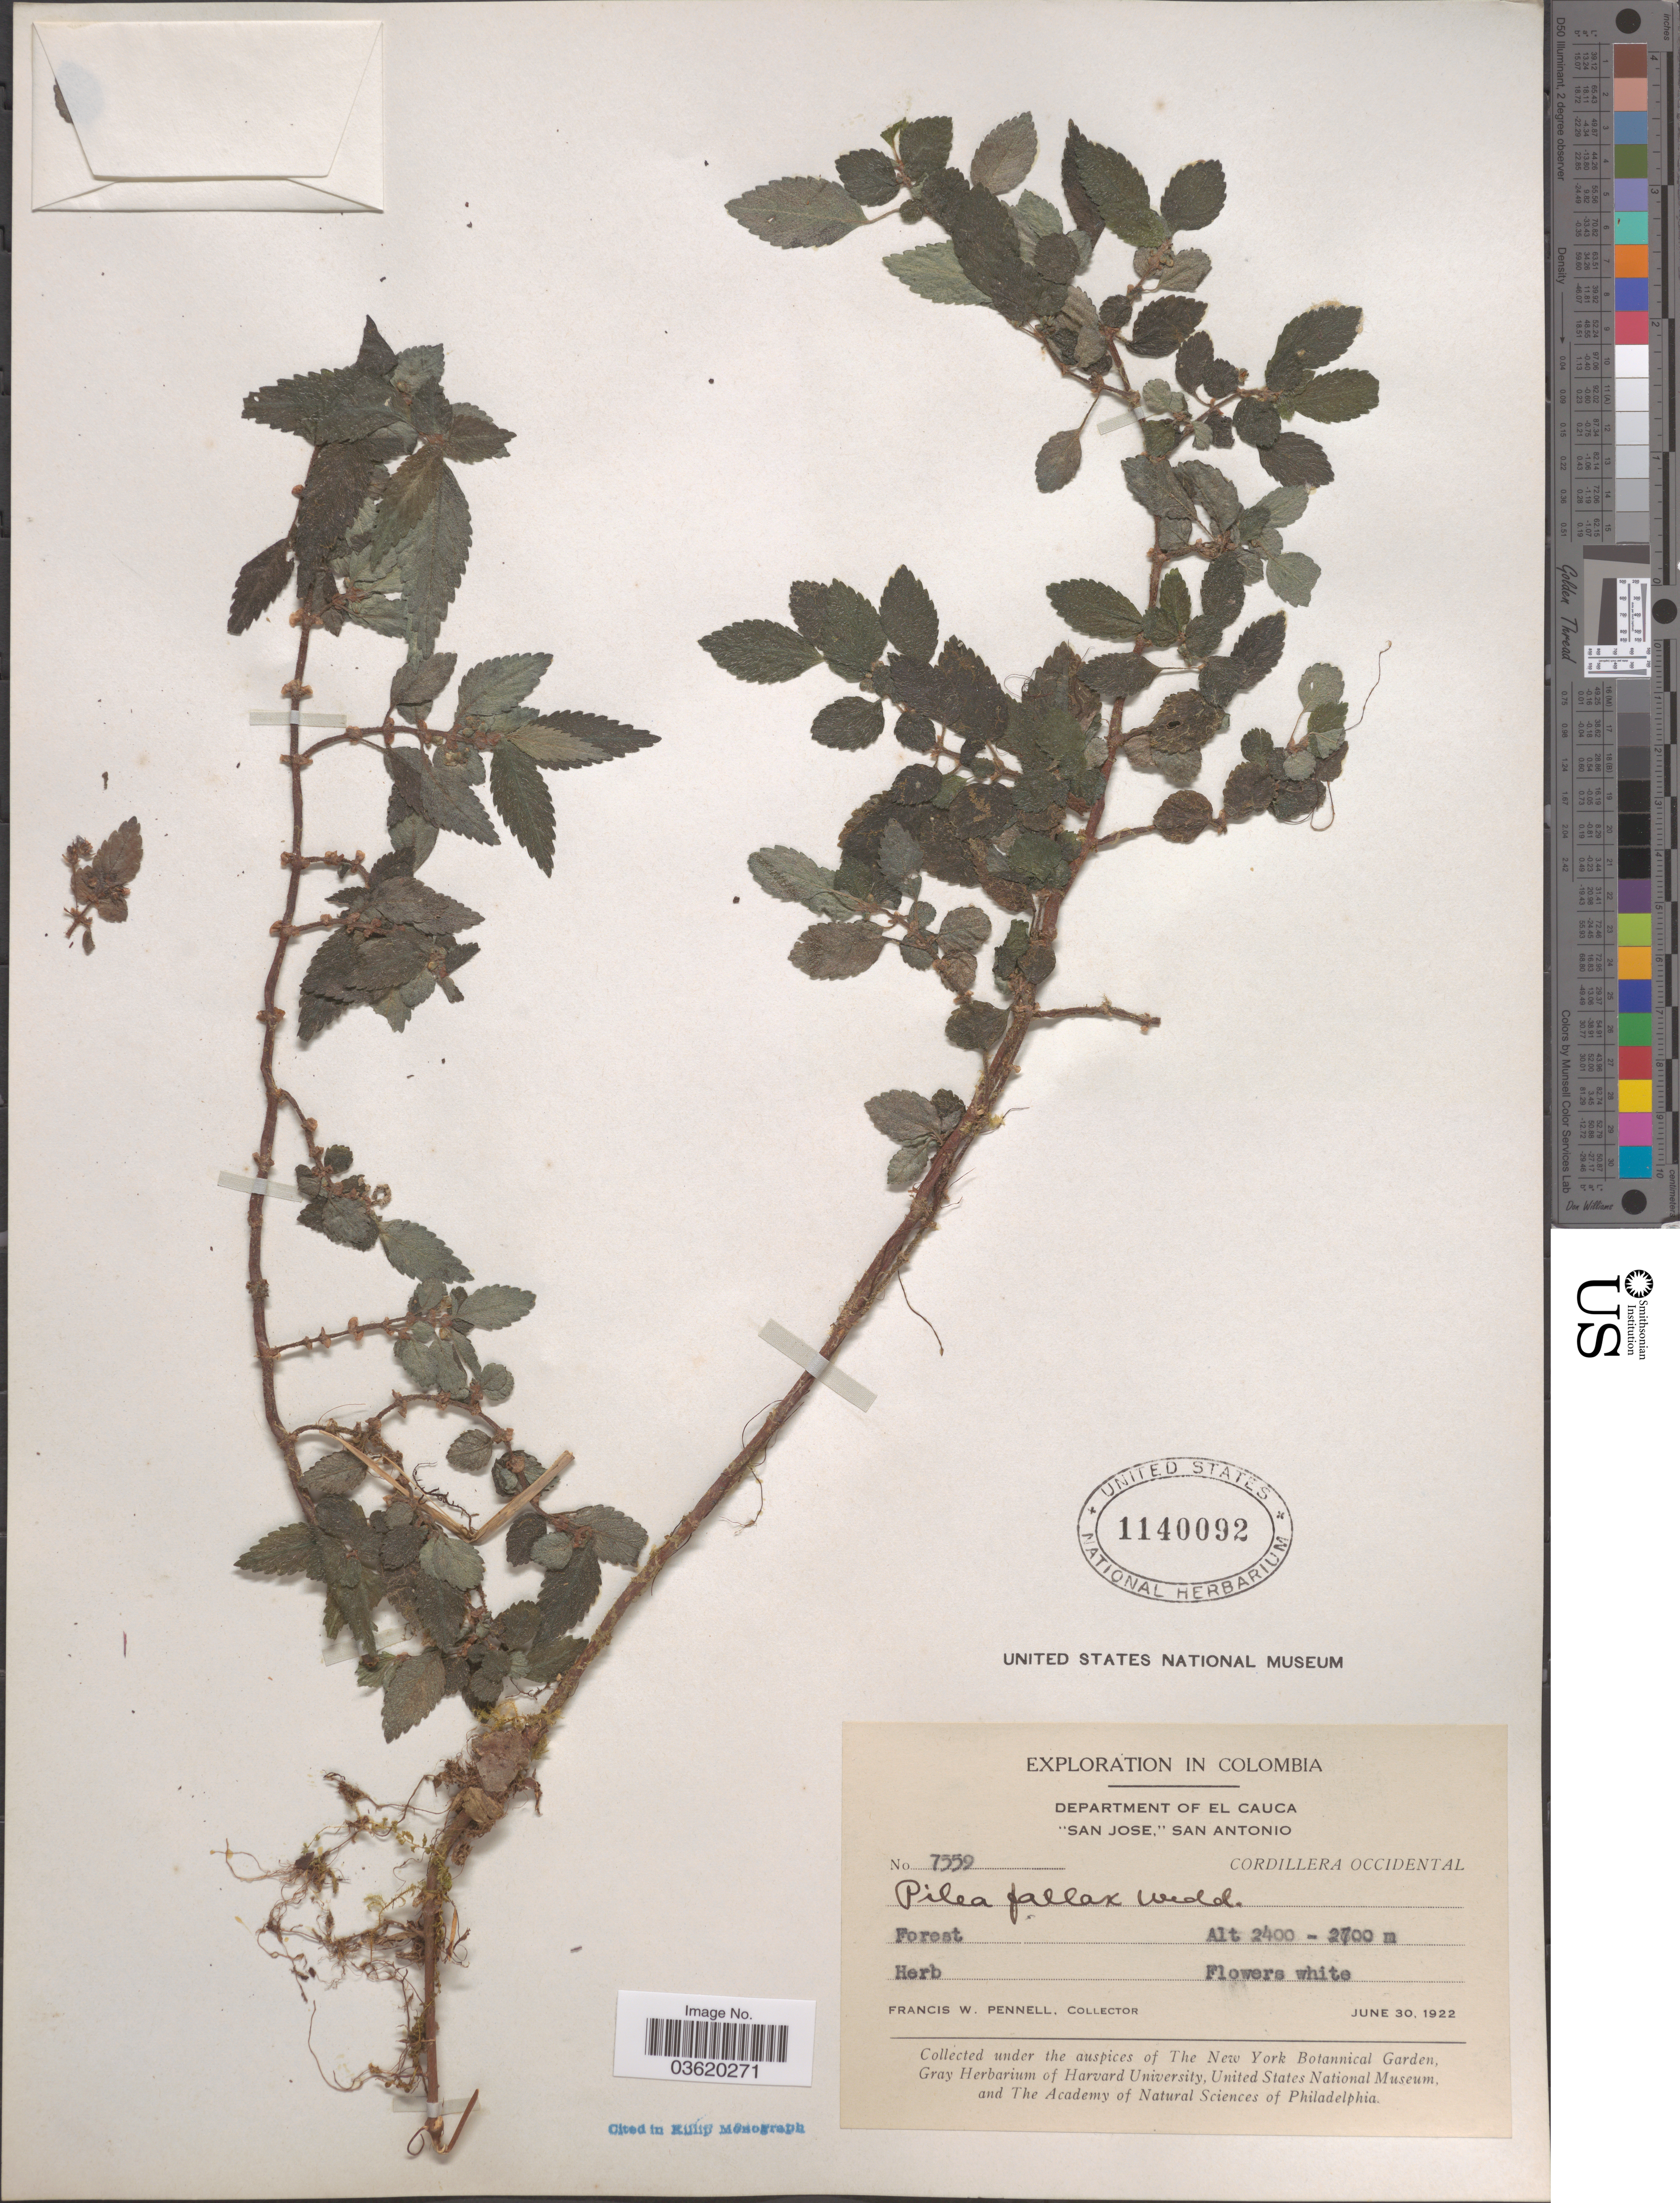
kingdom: Plantae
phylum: Tracheophyta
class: Magnoliopsida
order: Rosales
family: Urticaceae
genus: Pilea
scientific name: Pilea fallax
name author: Wedd.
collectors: F. W. Pennell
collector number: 7559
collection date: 1922-06-30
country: Colombia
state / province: Cauca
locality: Department of El Cauca. "San Jose," San Antonio. Cordillera Occidental.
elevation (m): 2400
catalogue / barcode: US 1140092